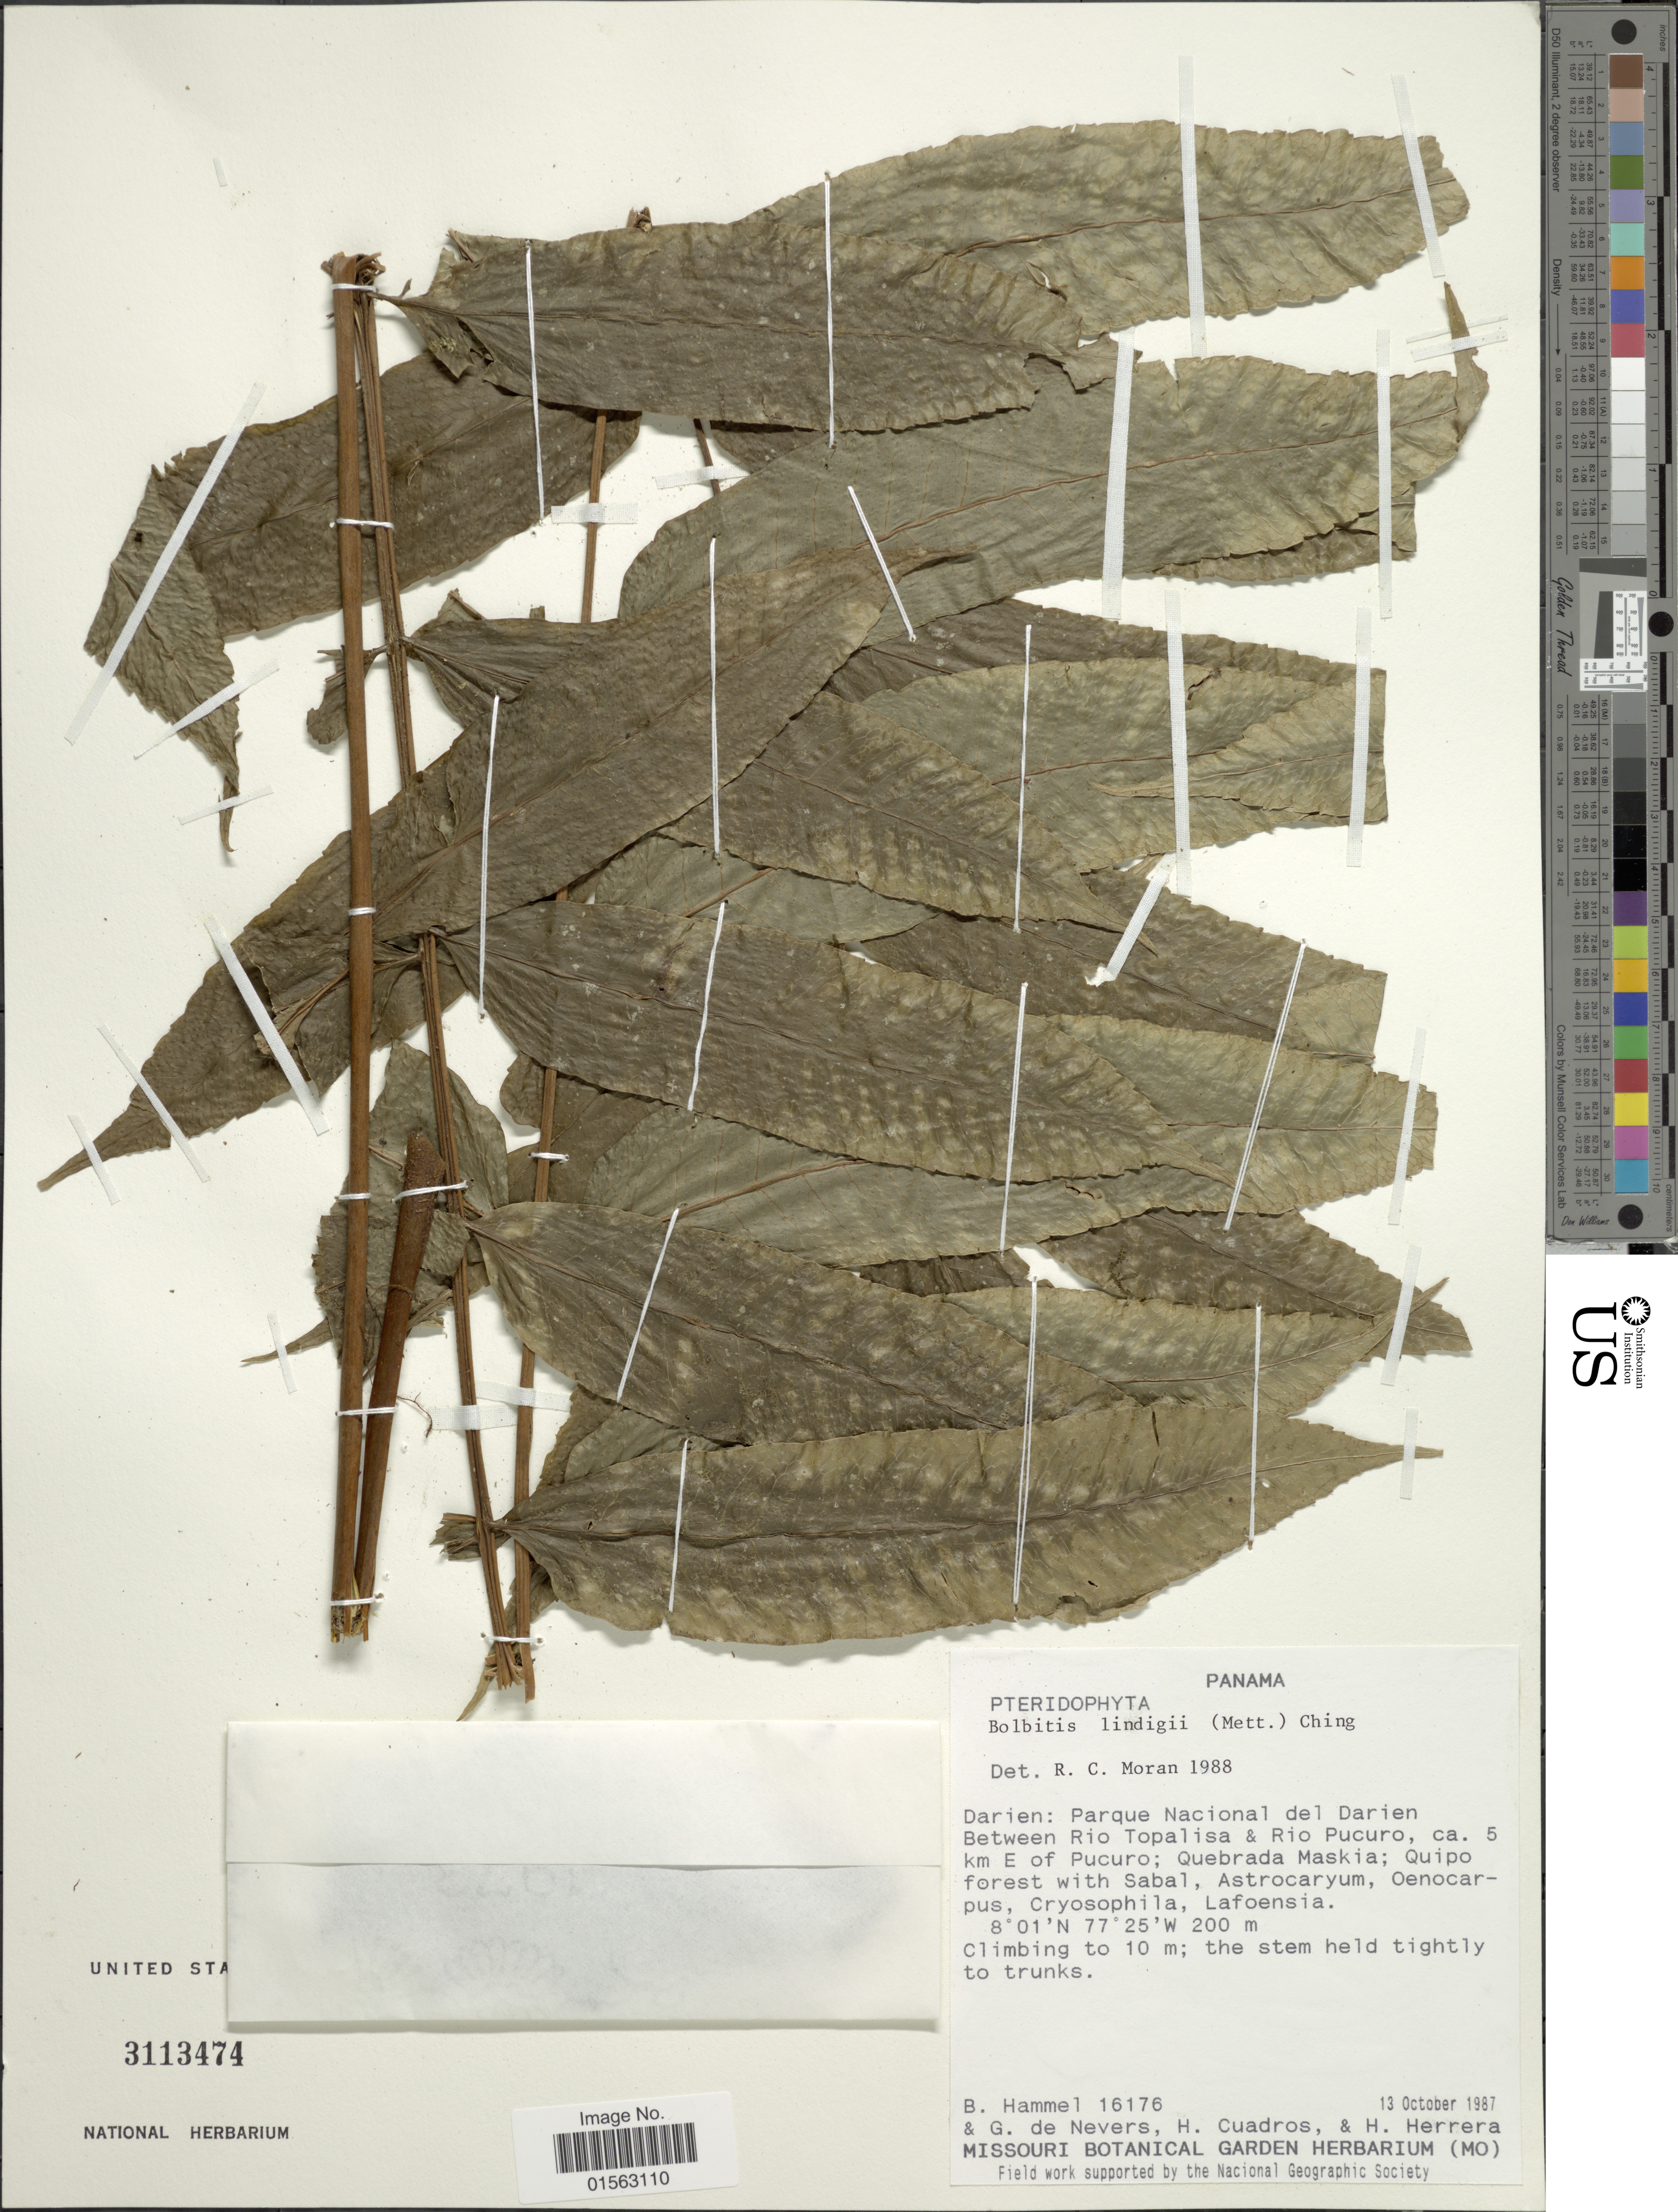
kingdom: Plantae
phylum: Tracheophyta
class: Polypodiopsida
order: Polypodiales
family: Dryopteridaceae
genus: Mickelia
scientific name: Mickelia lindigii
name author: (Mett.) R.C. Moran et al.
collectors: B. Hammel, G. C. de Nevers, H. Cuadros & H. Herrera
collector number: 16176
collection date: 1987-10-13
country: Panama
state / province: Darién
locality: Parque Nacional del Darien, between Rio Topalisa & Rio Pucuro, ca. 5 km E of Pucuro; Quebrada Maskia; Quipo forest, climbing to 10 m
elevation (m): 200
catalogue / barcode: US 3113474